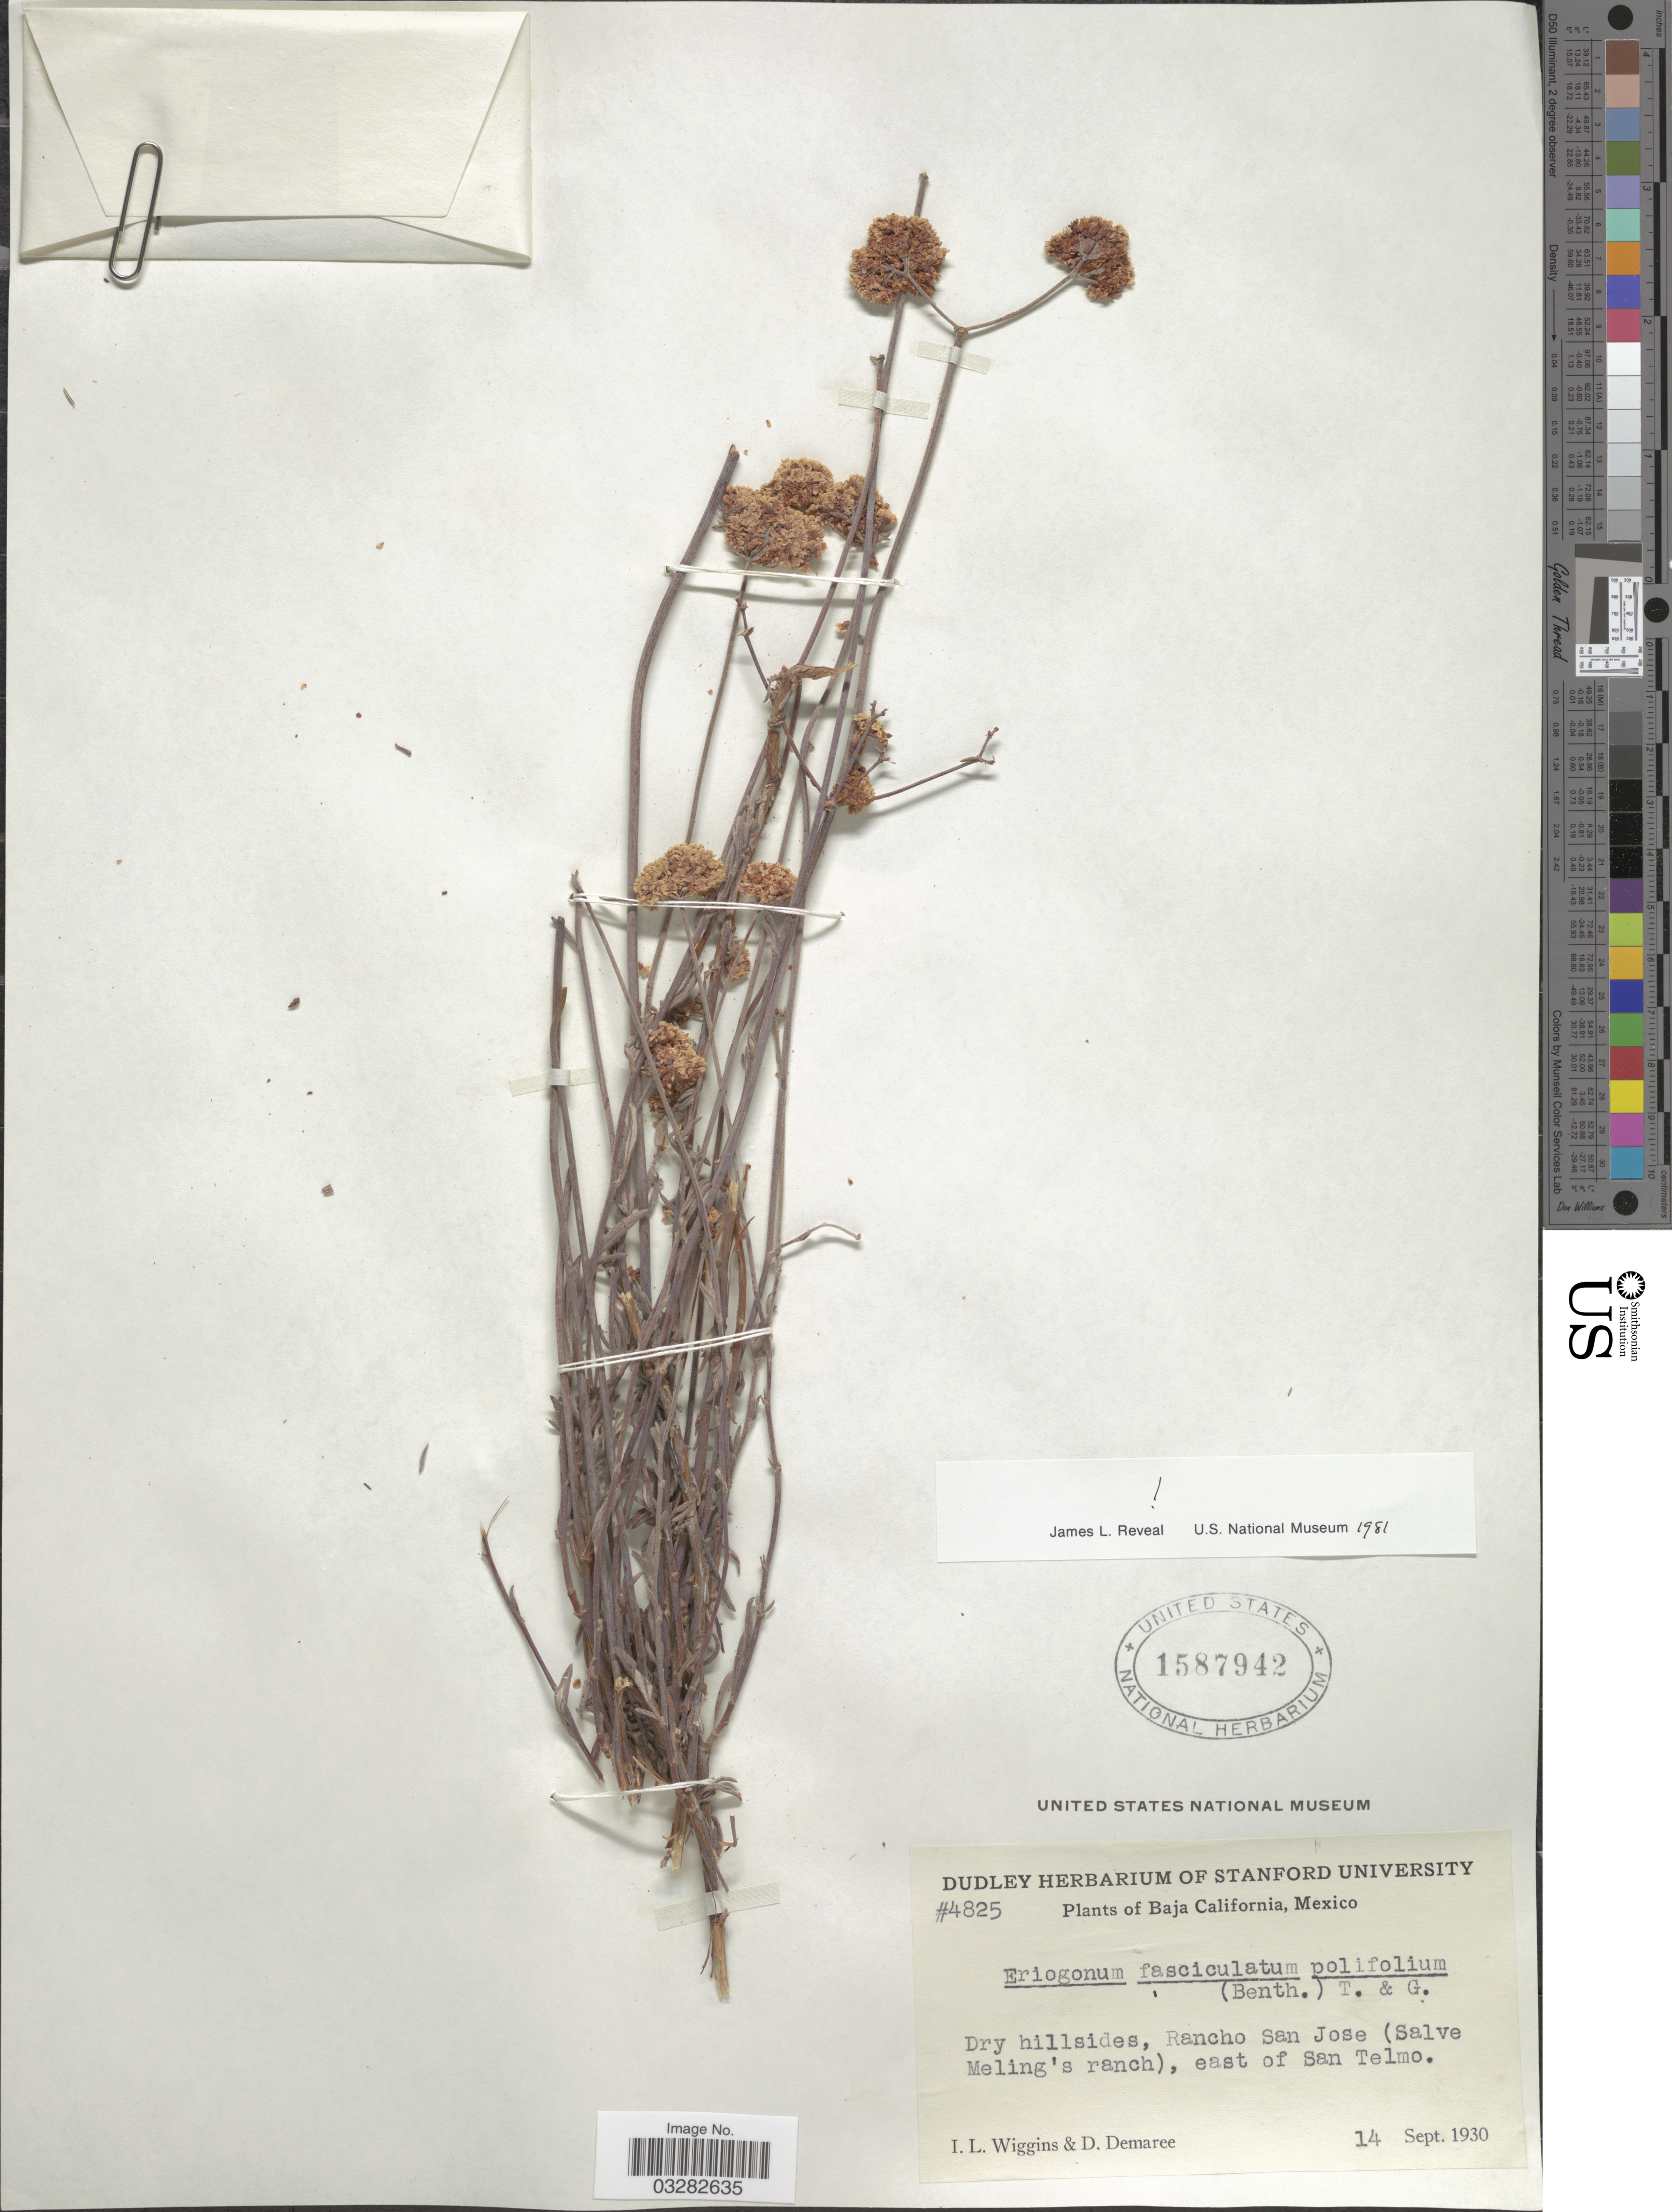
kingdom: Plantae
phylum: Tracheophyta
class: Magnoliopsida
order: Caryophyllales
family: Polygonaceae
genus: Eriogonum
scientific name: Eriogonum fasciculatum var. polifolium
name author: (Benth.) Torr. & A. Gray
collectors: I. L. Wiggins & D. Demaree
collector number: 4825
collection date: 1930-09-14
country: Mexico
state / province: Baja California Norte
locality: Dry hillsides, Rancho San Jose (Salve Meling's ranch), east of San Telmo.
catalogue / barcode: US 1587942